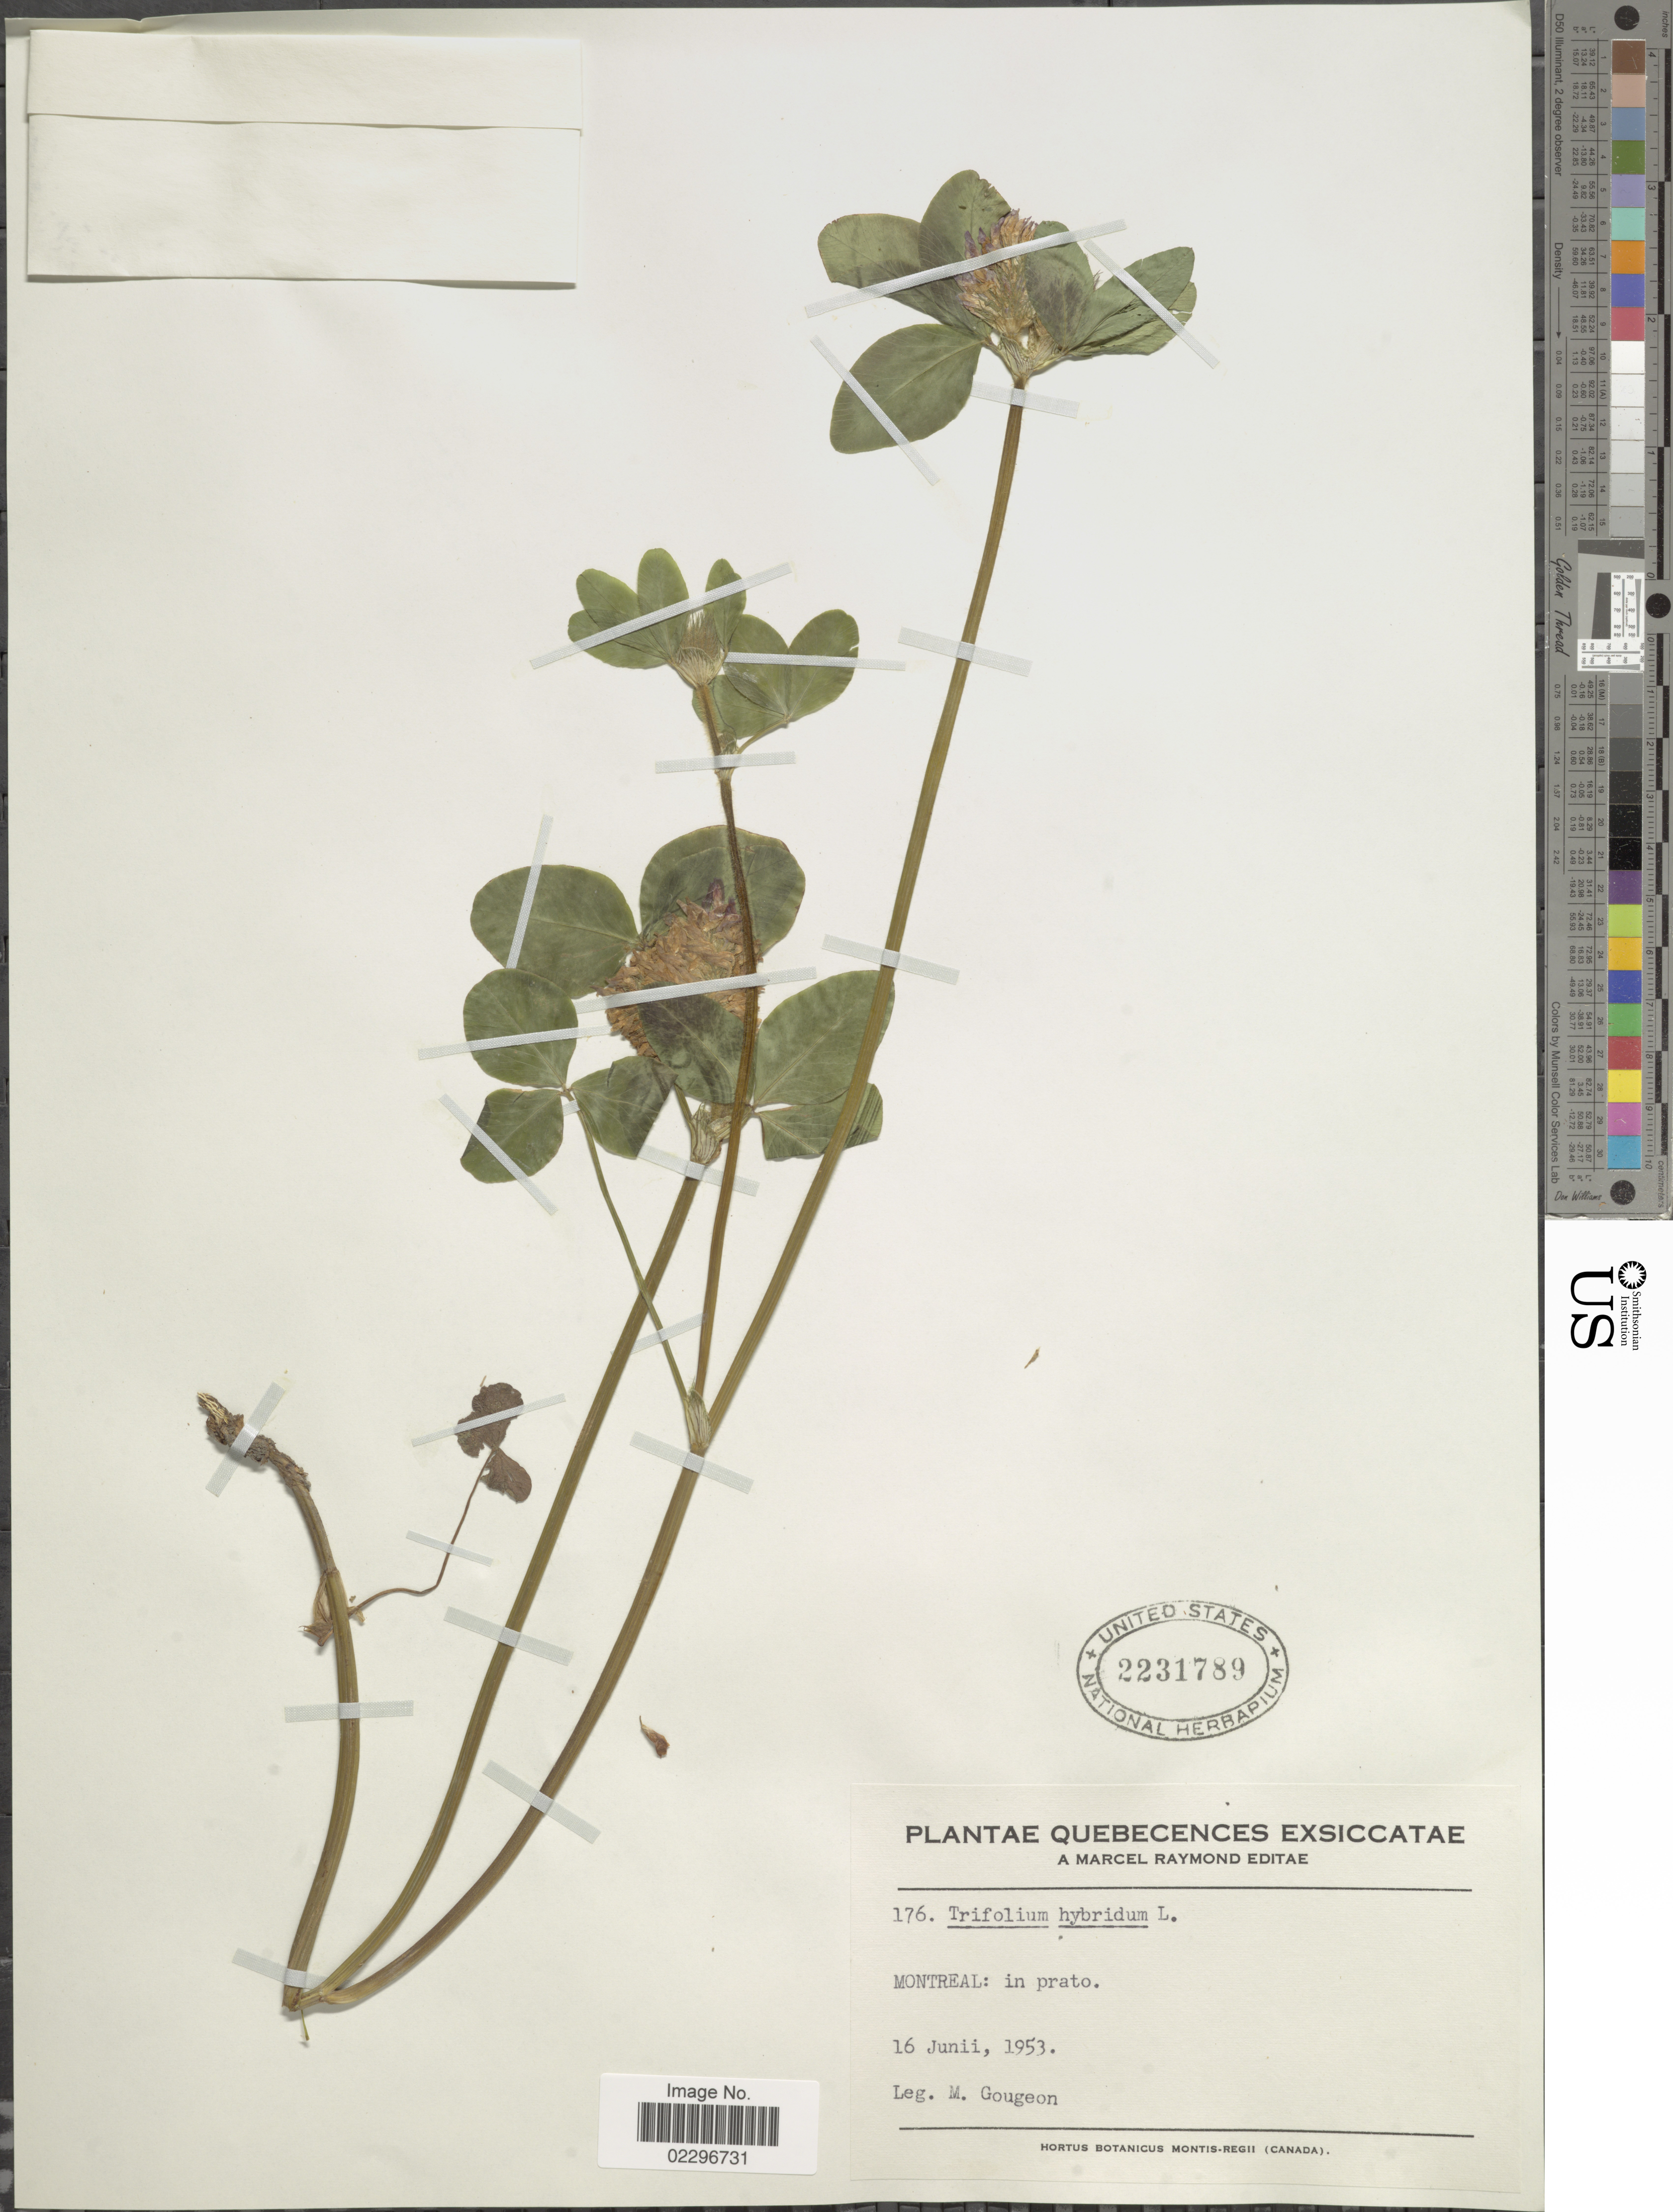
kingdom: Plantae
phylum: Tracheophyta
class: Magnoliopsida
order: Fabales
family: Fabaceae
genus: Trifolium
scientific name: Trifolium hybridum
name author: L.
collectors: M. Gougeon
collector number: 176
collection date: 1953-06-16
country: Canada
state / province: Quebec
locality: Montreal: in prto.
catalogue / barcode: US 2231789